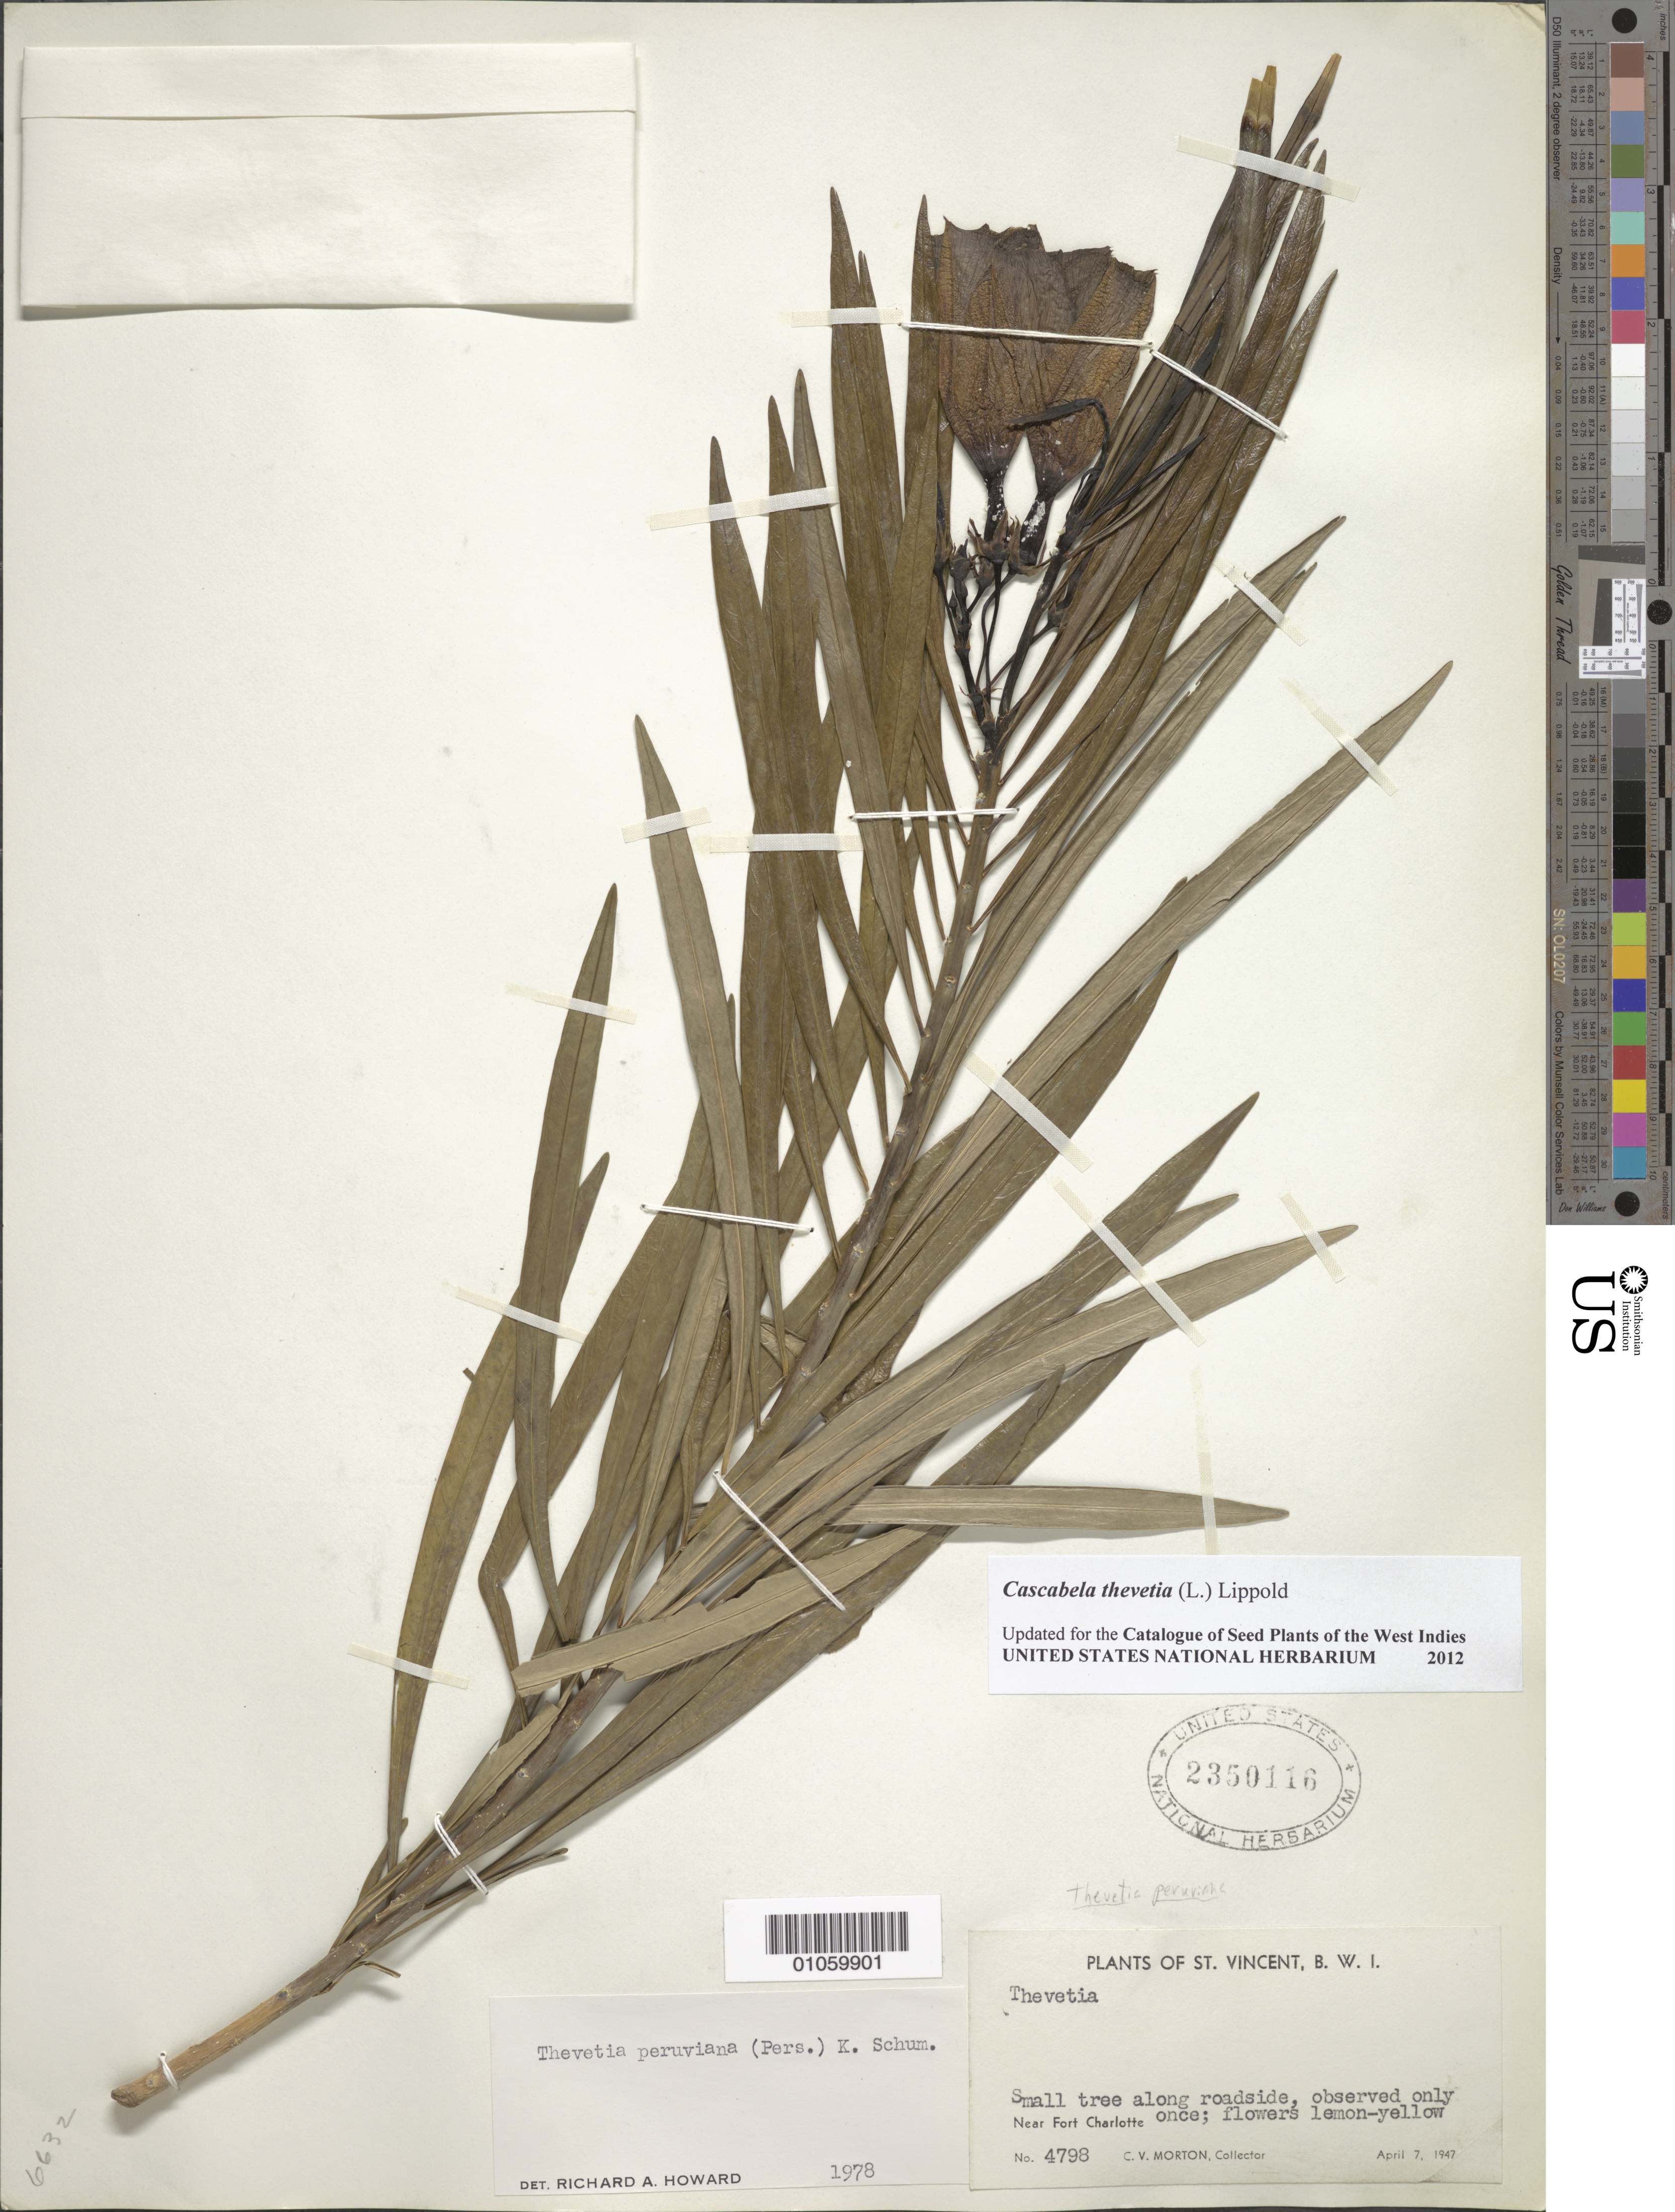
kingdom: Plantae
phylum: Tracheophyta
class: Magnoliopsida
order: Gentianales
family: Apocynaceae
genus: Cascabela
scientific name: Cascabela thevetia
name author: (L.) Lippold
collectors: C. V. Morton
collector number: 4798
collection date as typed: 07 Apr 1947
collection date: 1947-04-07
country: St. Vincent - Grenadines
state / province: Saint George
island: St. Vincent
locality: Along road, near Fort Charlotte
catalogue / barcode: US 2350116